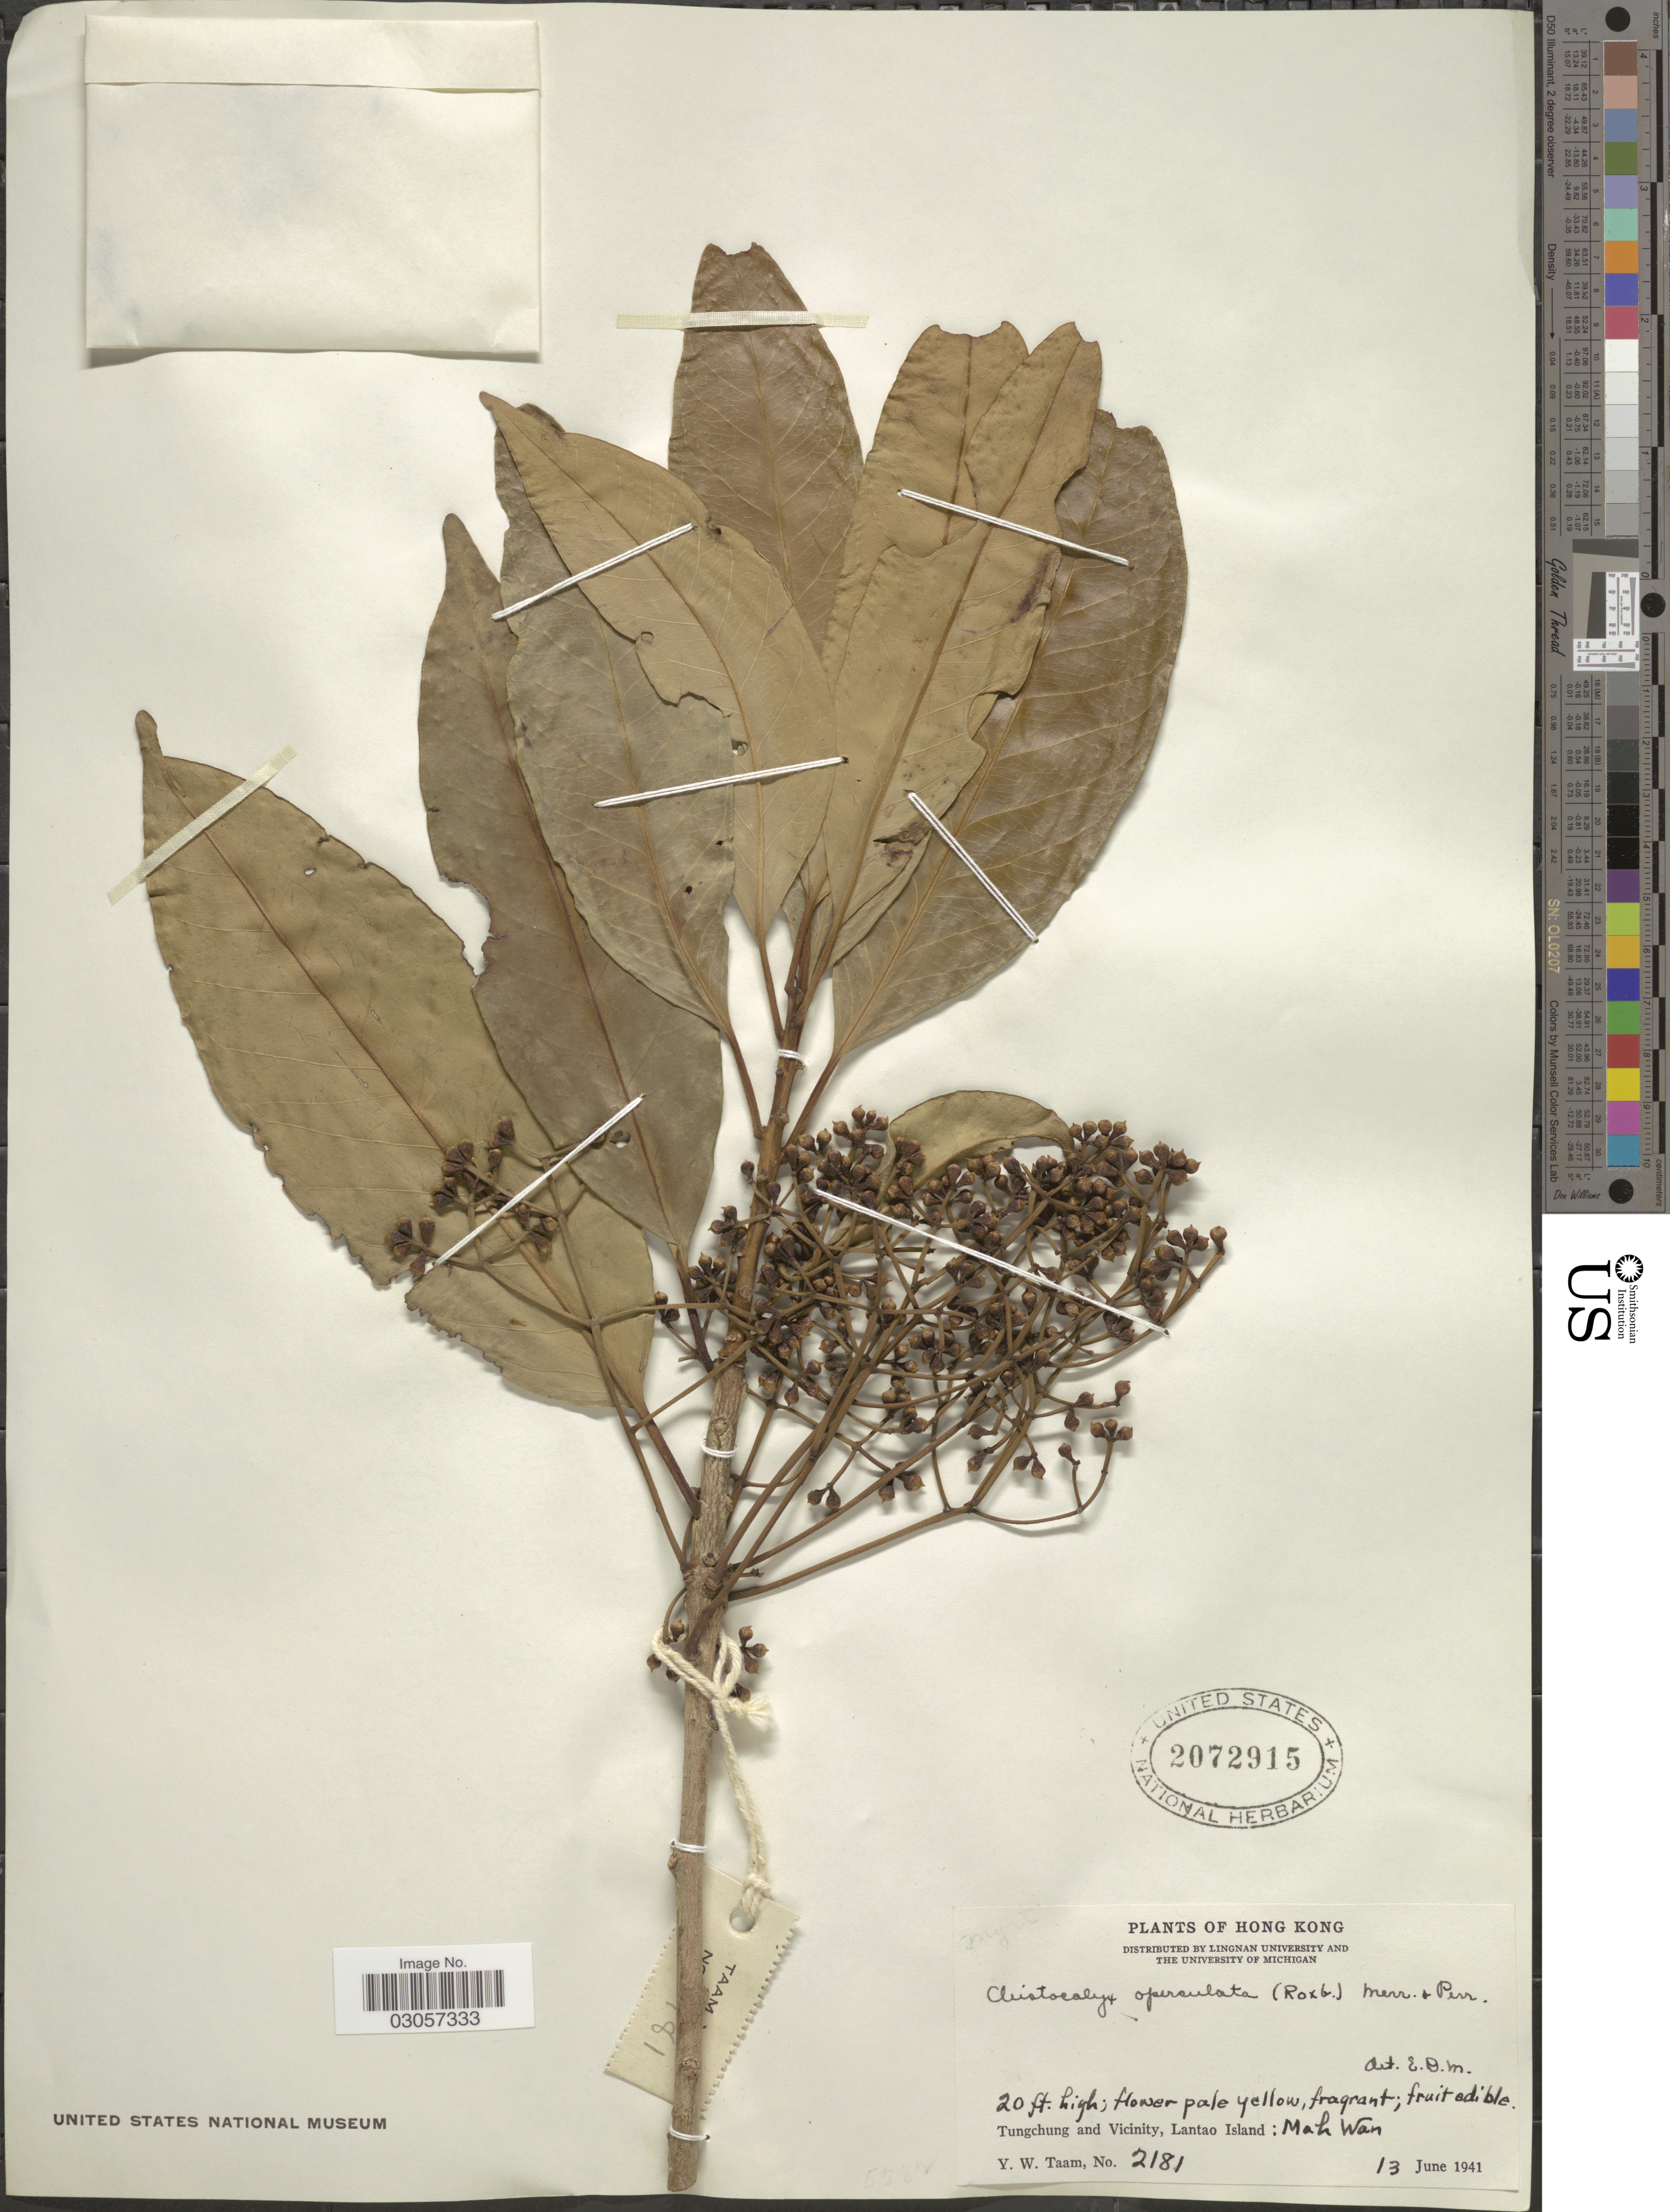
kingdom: Plantae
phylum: Tracheophyta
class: Magnoliopsida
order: Myrtales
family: Myrtaceae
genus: Syzygium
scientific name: Syzygium nervosum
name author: DC.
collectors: Y. W. Taam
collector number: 2181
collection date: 1941-06-13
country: China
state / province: Hong Kong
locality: Tungchung and Vicinity, Lantao Island: Mah Wan.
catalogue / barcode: US 2072915